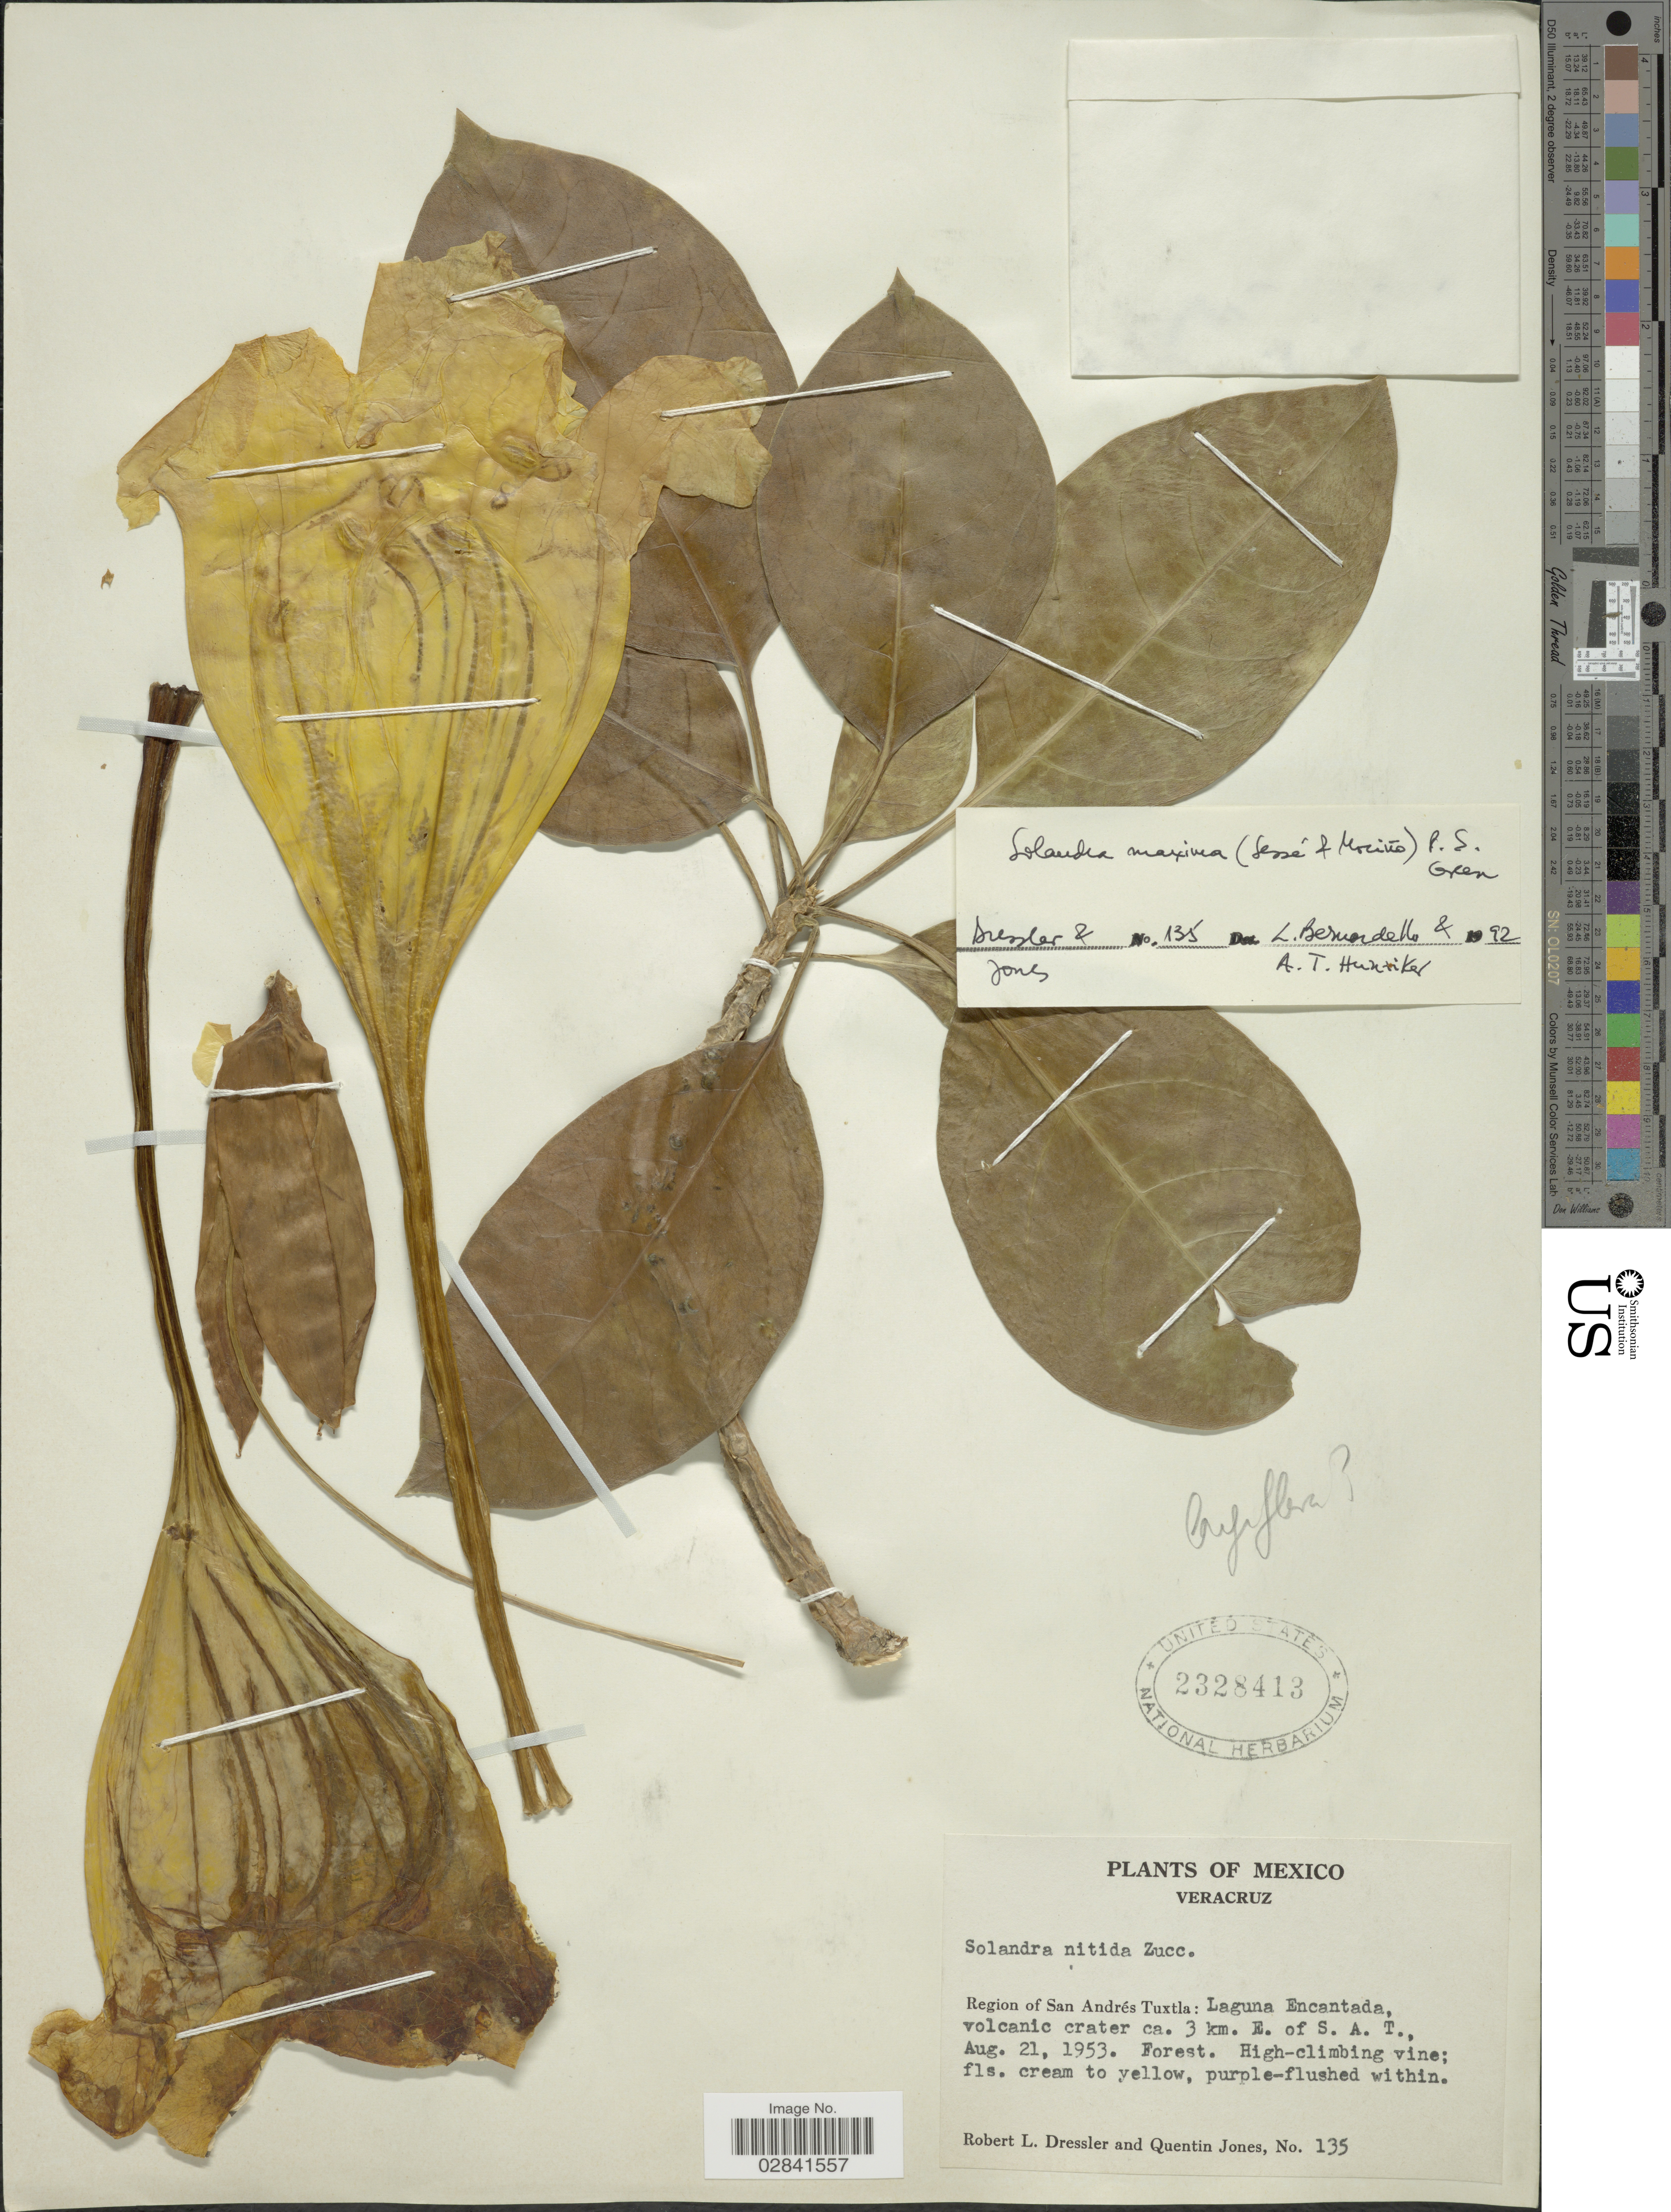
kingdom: Plantae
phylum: Tracheophyta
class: Magnoliopsida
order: Solanales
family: Solanaceae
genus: Solandra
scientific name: Solandra maxima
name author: (Sessé & Moc.) P.S. Green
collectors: R. Dressler & Q. Jones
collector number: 135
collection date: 1953-08-21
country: Mexico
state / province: Veracruz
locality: Veracruz. Region of San Adrés Tuxtla: Laguna Escantada, volcanic crater ca. 2 km. E. of S. A. T.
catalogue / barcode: US 2328413